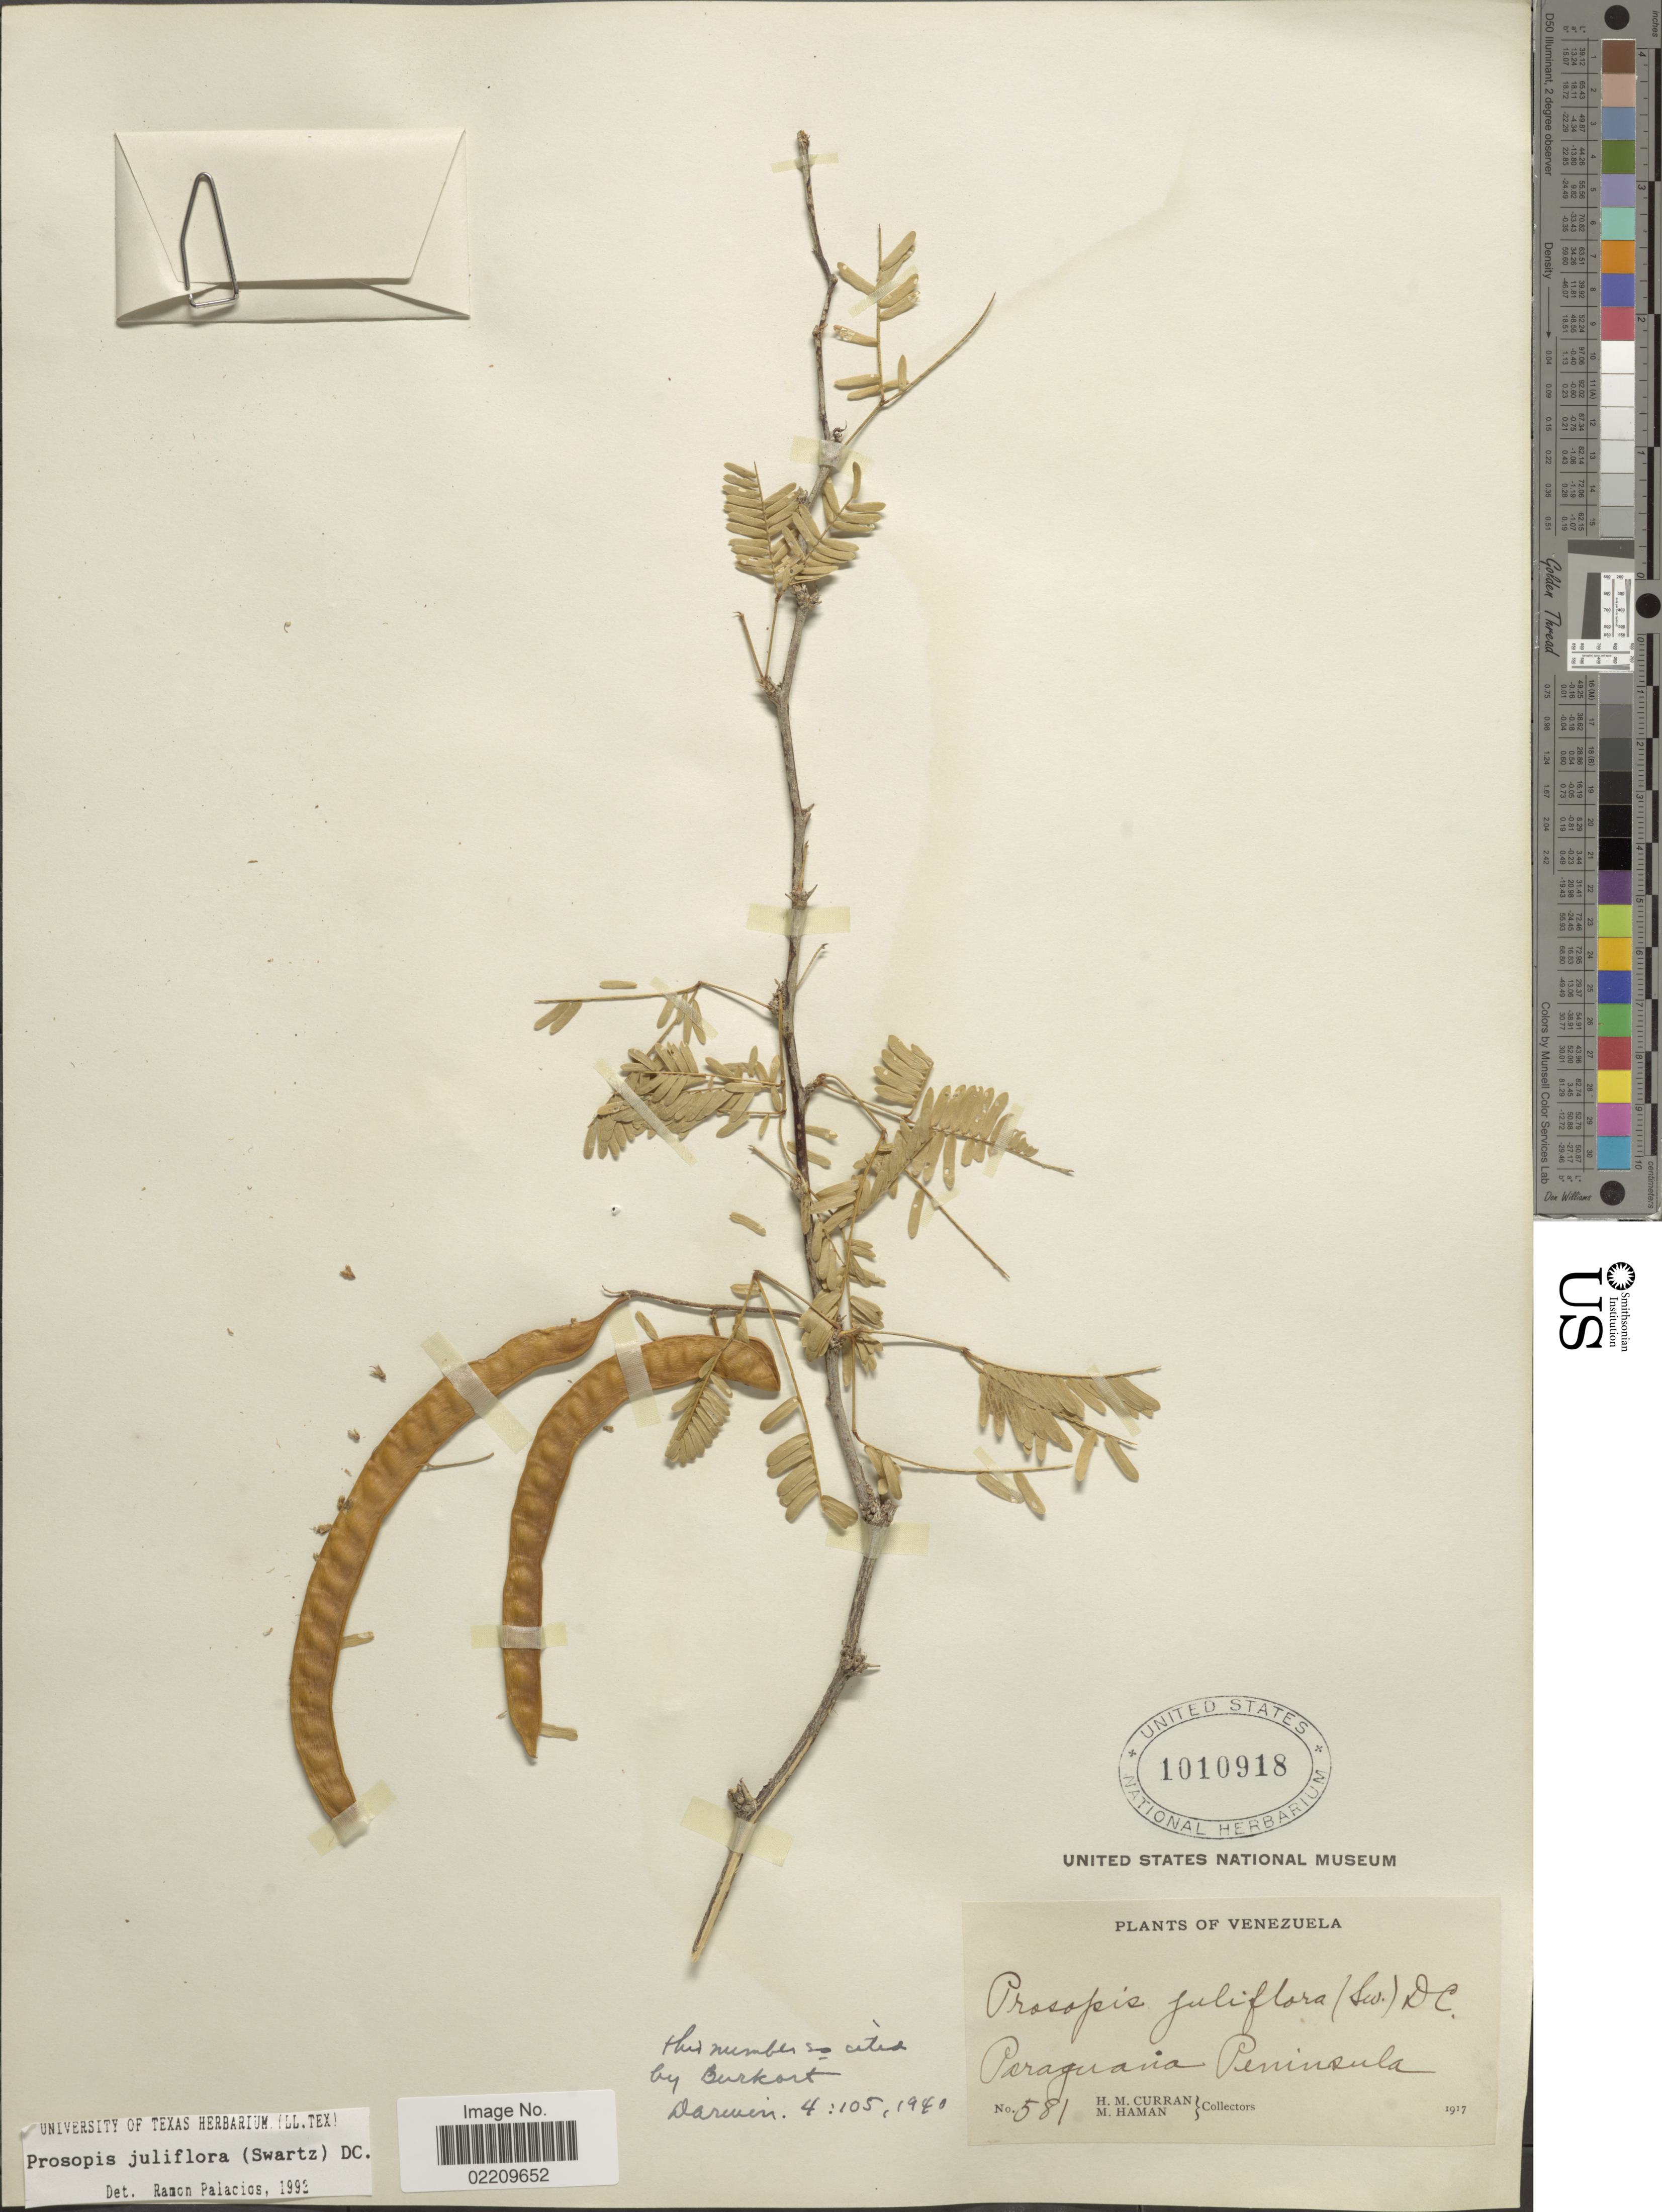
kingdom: Plantae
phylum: Tracheophyta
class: Magnoliopsida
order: Fabales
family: Fabaceae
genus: Neltuma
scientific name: Neltuma juliflora var. juliflora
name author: (Sw.) Raf.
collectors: H. M. Curran & M. Haman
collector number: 581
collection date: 1917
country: Venezuela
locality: Paraguania Penninsula.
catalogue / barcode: US 1010918